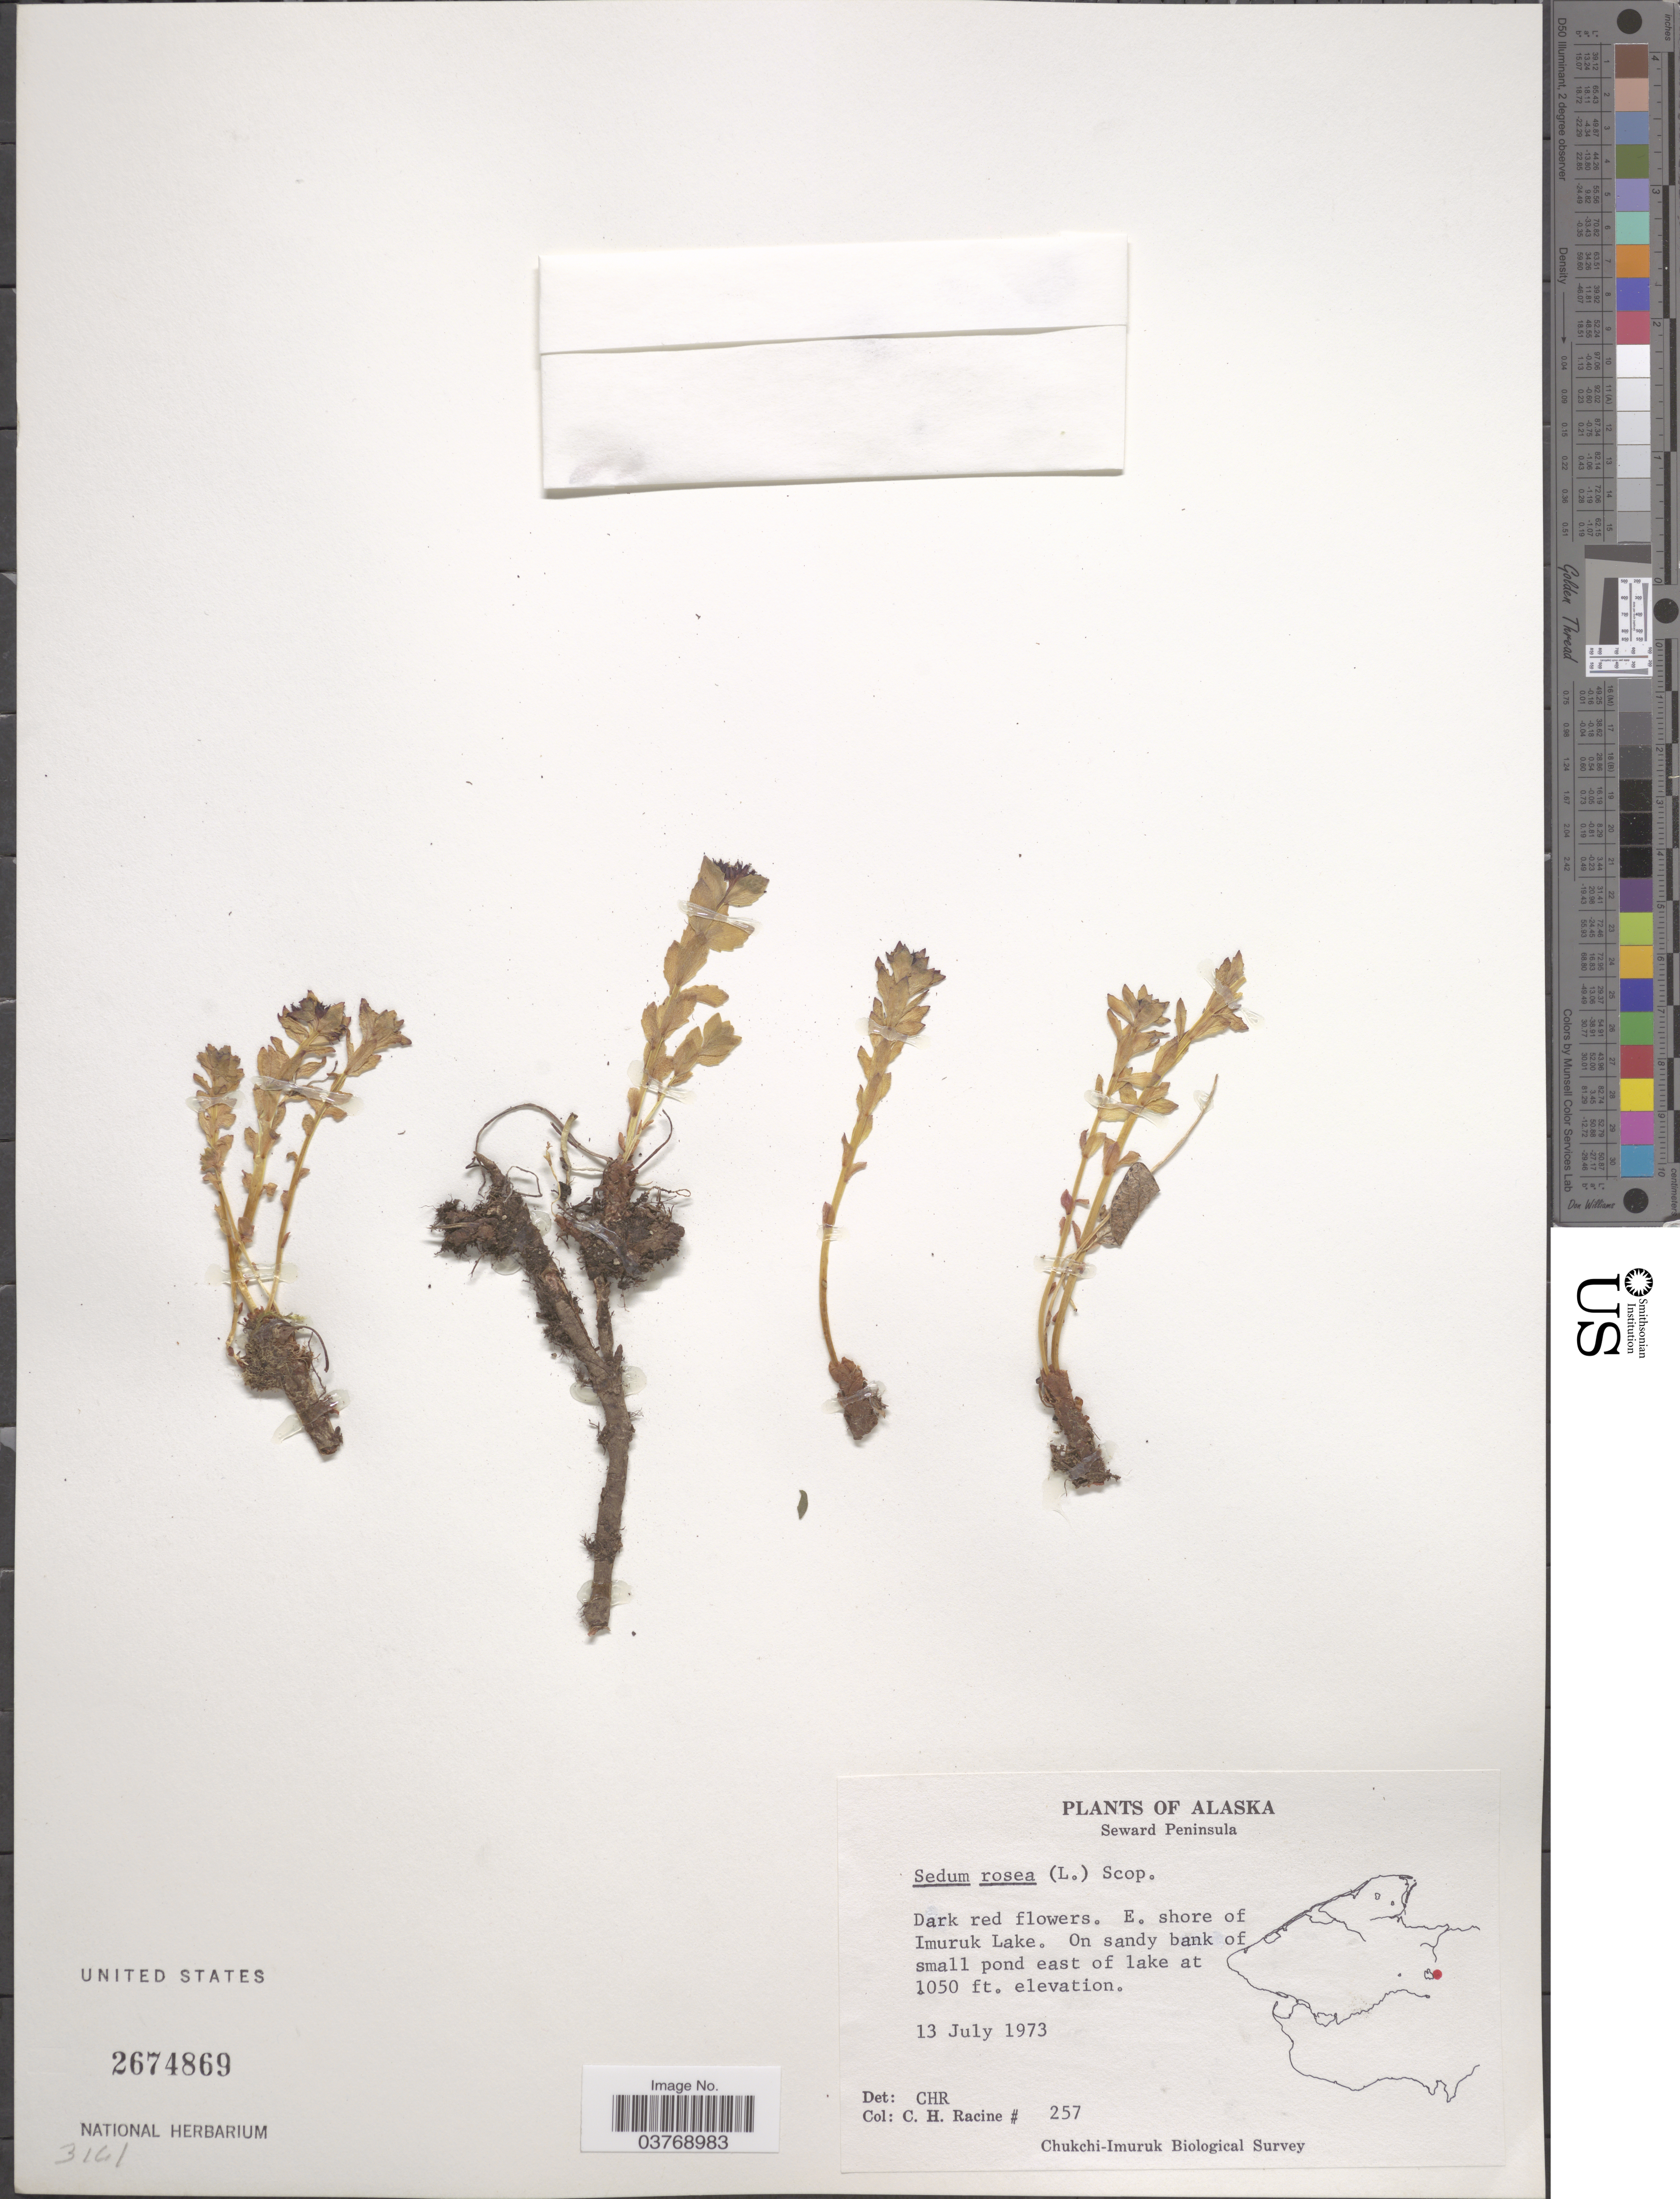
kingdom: Plantae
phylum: Tracheophyta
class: Magnoliopsida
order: Saxifragales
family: Crassulaceae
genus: Rhodiola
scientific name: Rhodiola rosea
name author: L.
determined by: Strong, Mark T., (BOT), Smithsonian Institution - National Museum of Natural History (UNITED STATES)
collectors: C. Racine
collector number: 257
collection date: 1973-07-13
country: United States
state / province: Alaska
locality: Seward Peninsula. E. shore of Imuruk Lake.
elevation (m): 320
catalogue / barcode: US 2674869